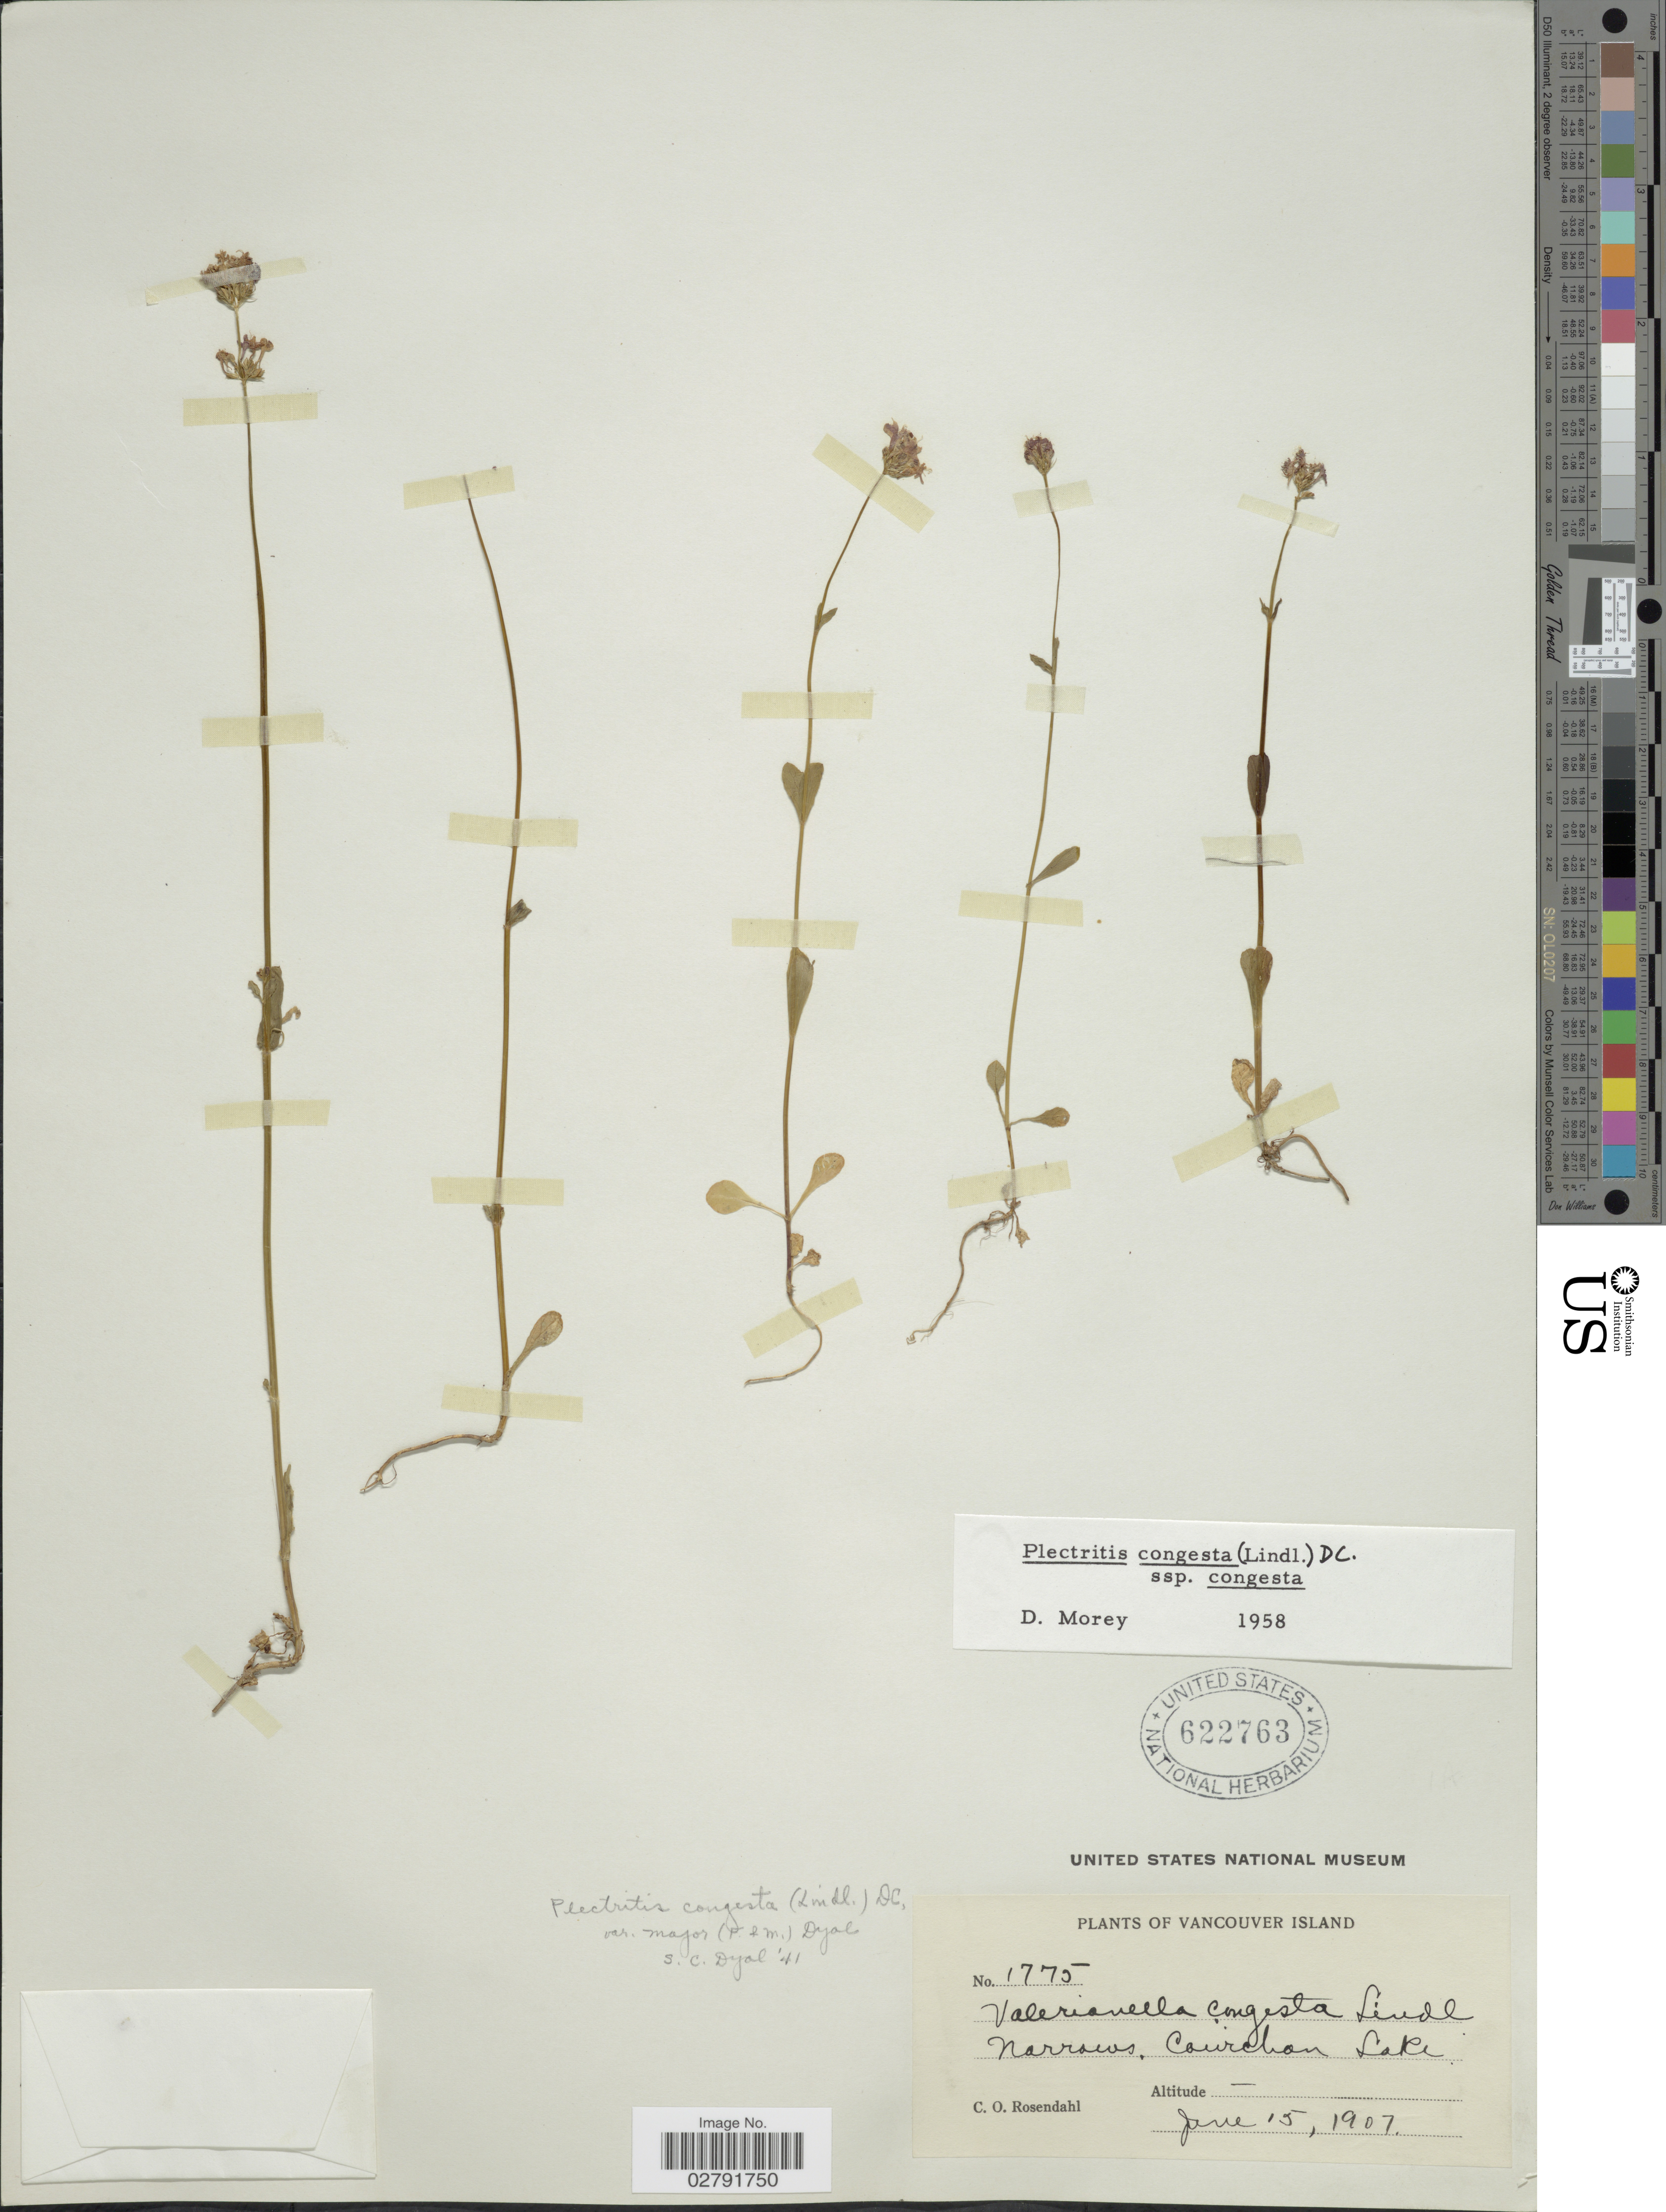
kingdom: Plantae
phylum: Tracheophyta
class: Magnoliopsida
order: Dipsacales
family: Caprifoliaceae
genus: Plectritis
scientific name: Plectritis congesta subsp. congesta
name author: (Lindl.) DC.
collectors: C. O. Rosendahl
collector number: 1775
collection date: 1907-06-15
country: Canada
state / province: British Columbia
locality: Vancouver Island. Narrows, Cowichan Lake.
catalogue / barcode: US 622763